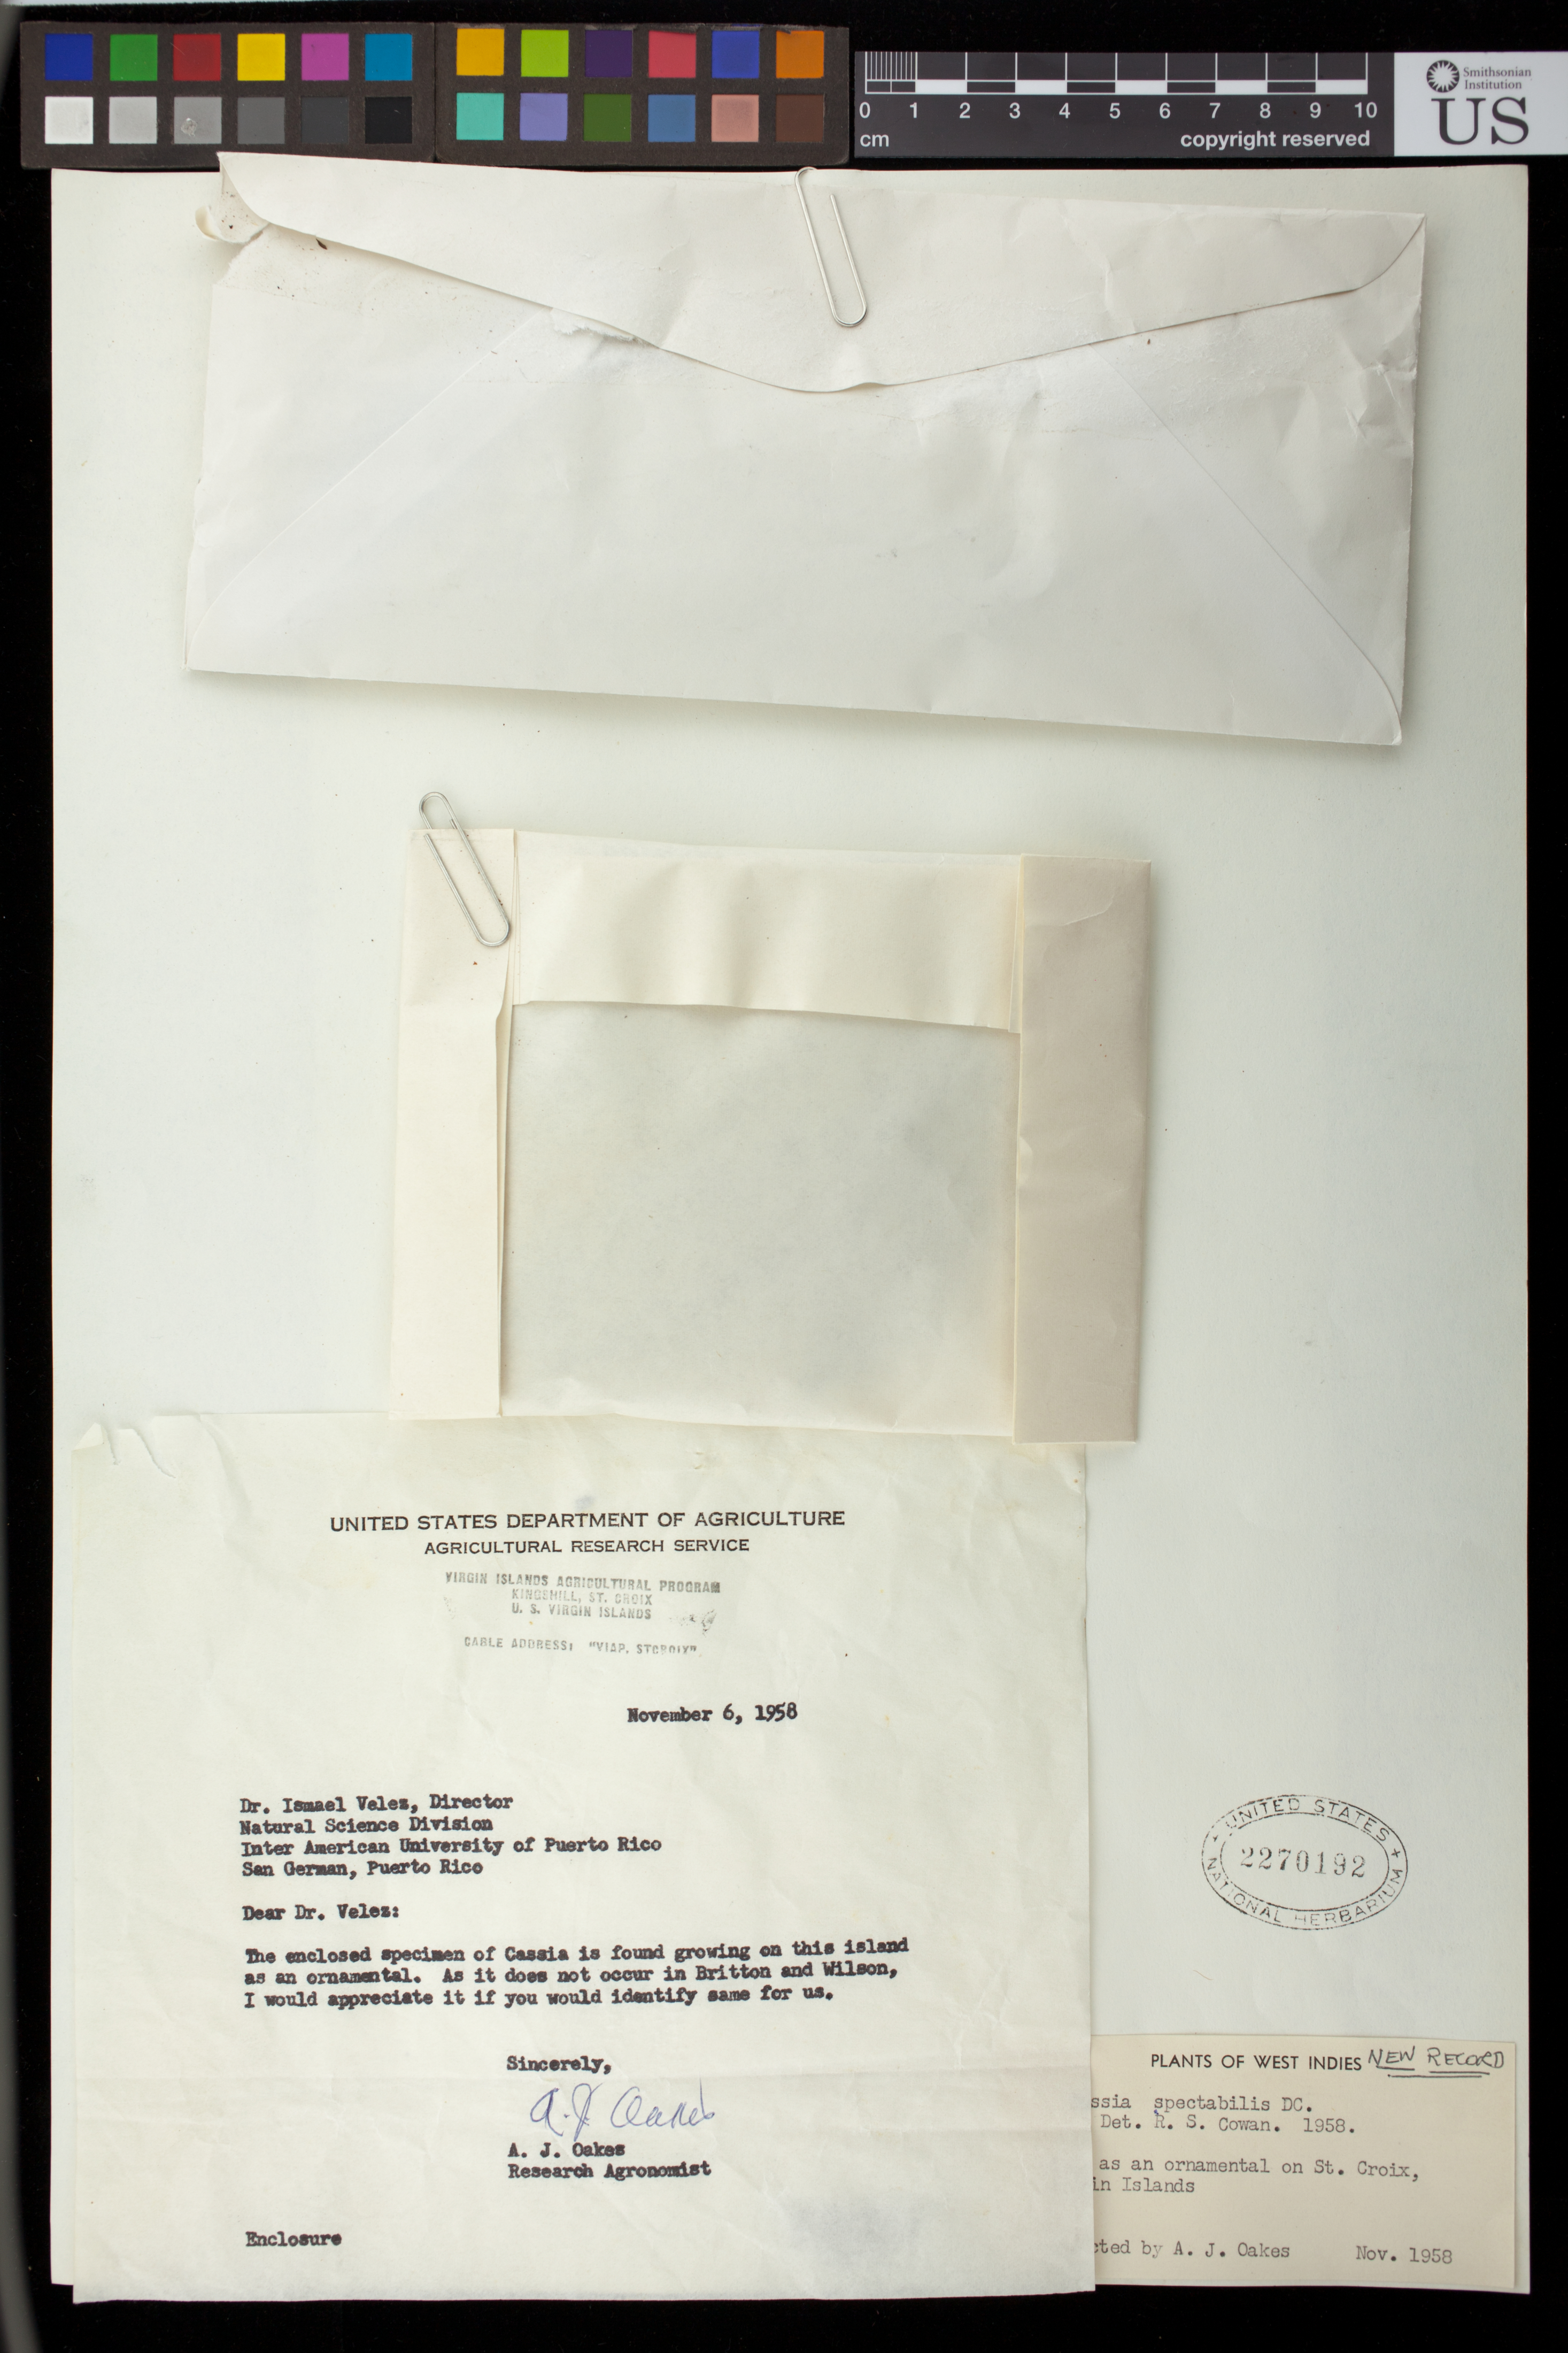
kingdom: Plantae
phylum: Tracheophyta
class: Magnoliopsida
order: Fabales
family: Fabaceae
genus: Senna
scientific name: Senna spectabilis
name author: (DC.) H.S. Irwin & Barneby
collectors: A. Oakes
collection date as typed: Nov 1958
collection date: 1958-11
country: U.S. Virgin Islands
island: St. Croix Island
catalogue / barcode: US 2270192